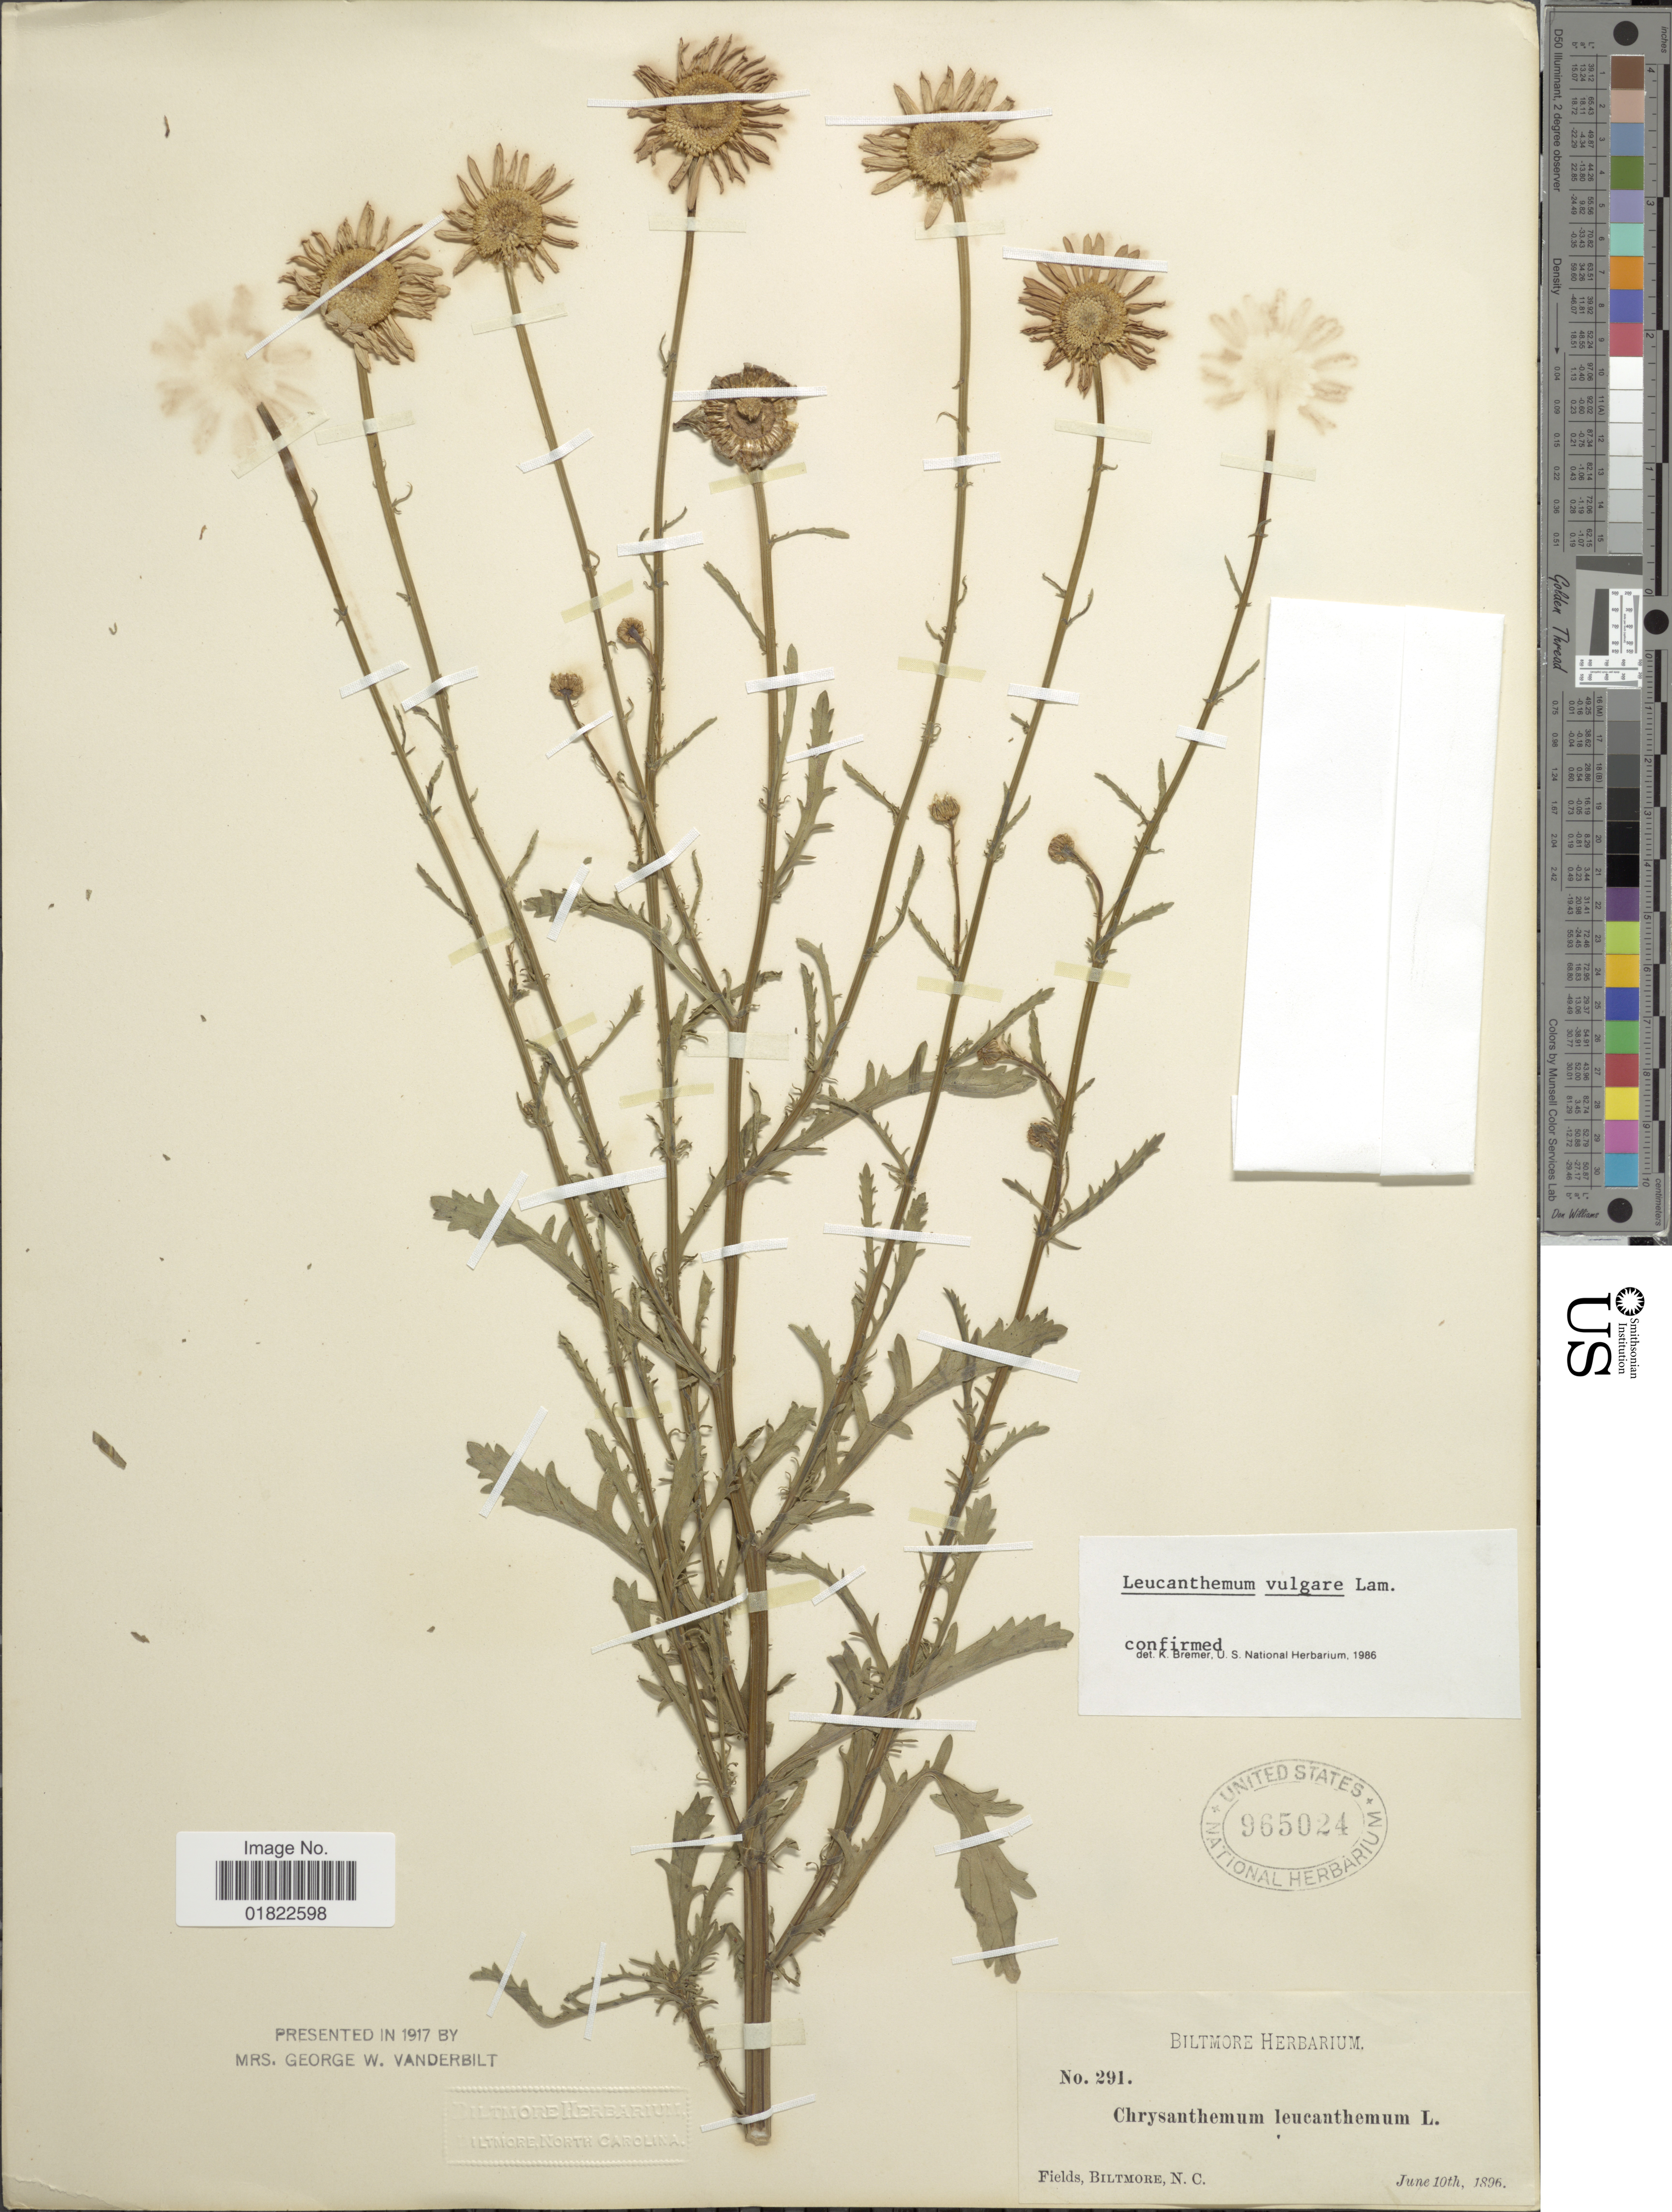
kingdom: Plantae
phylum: Tracheophyta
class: Magnoliopsida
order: Asterales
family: Asteraceae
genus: Leucanthemum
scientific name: Leucanthemum vulgare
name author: Lam.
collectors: ex herb. Biltmore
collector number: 291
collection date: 1895-06-10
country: United States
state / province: North Carolina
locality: Fields, Biltmore, N.C.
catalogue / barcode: US 965024